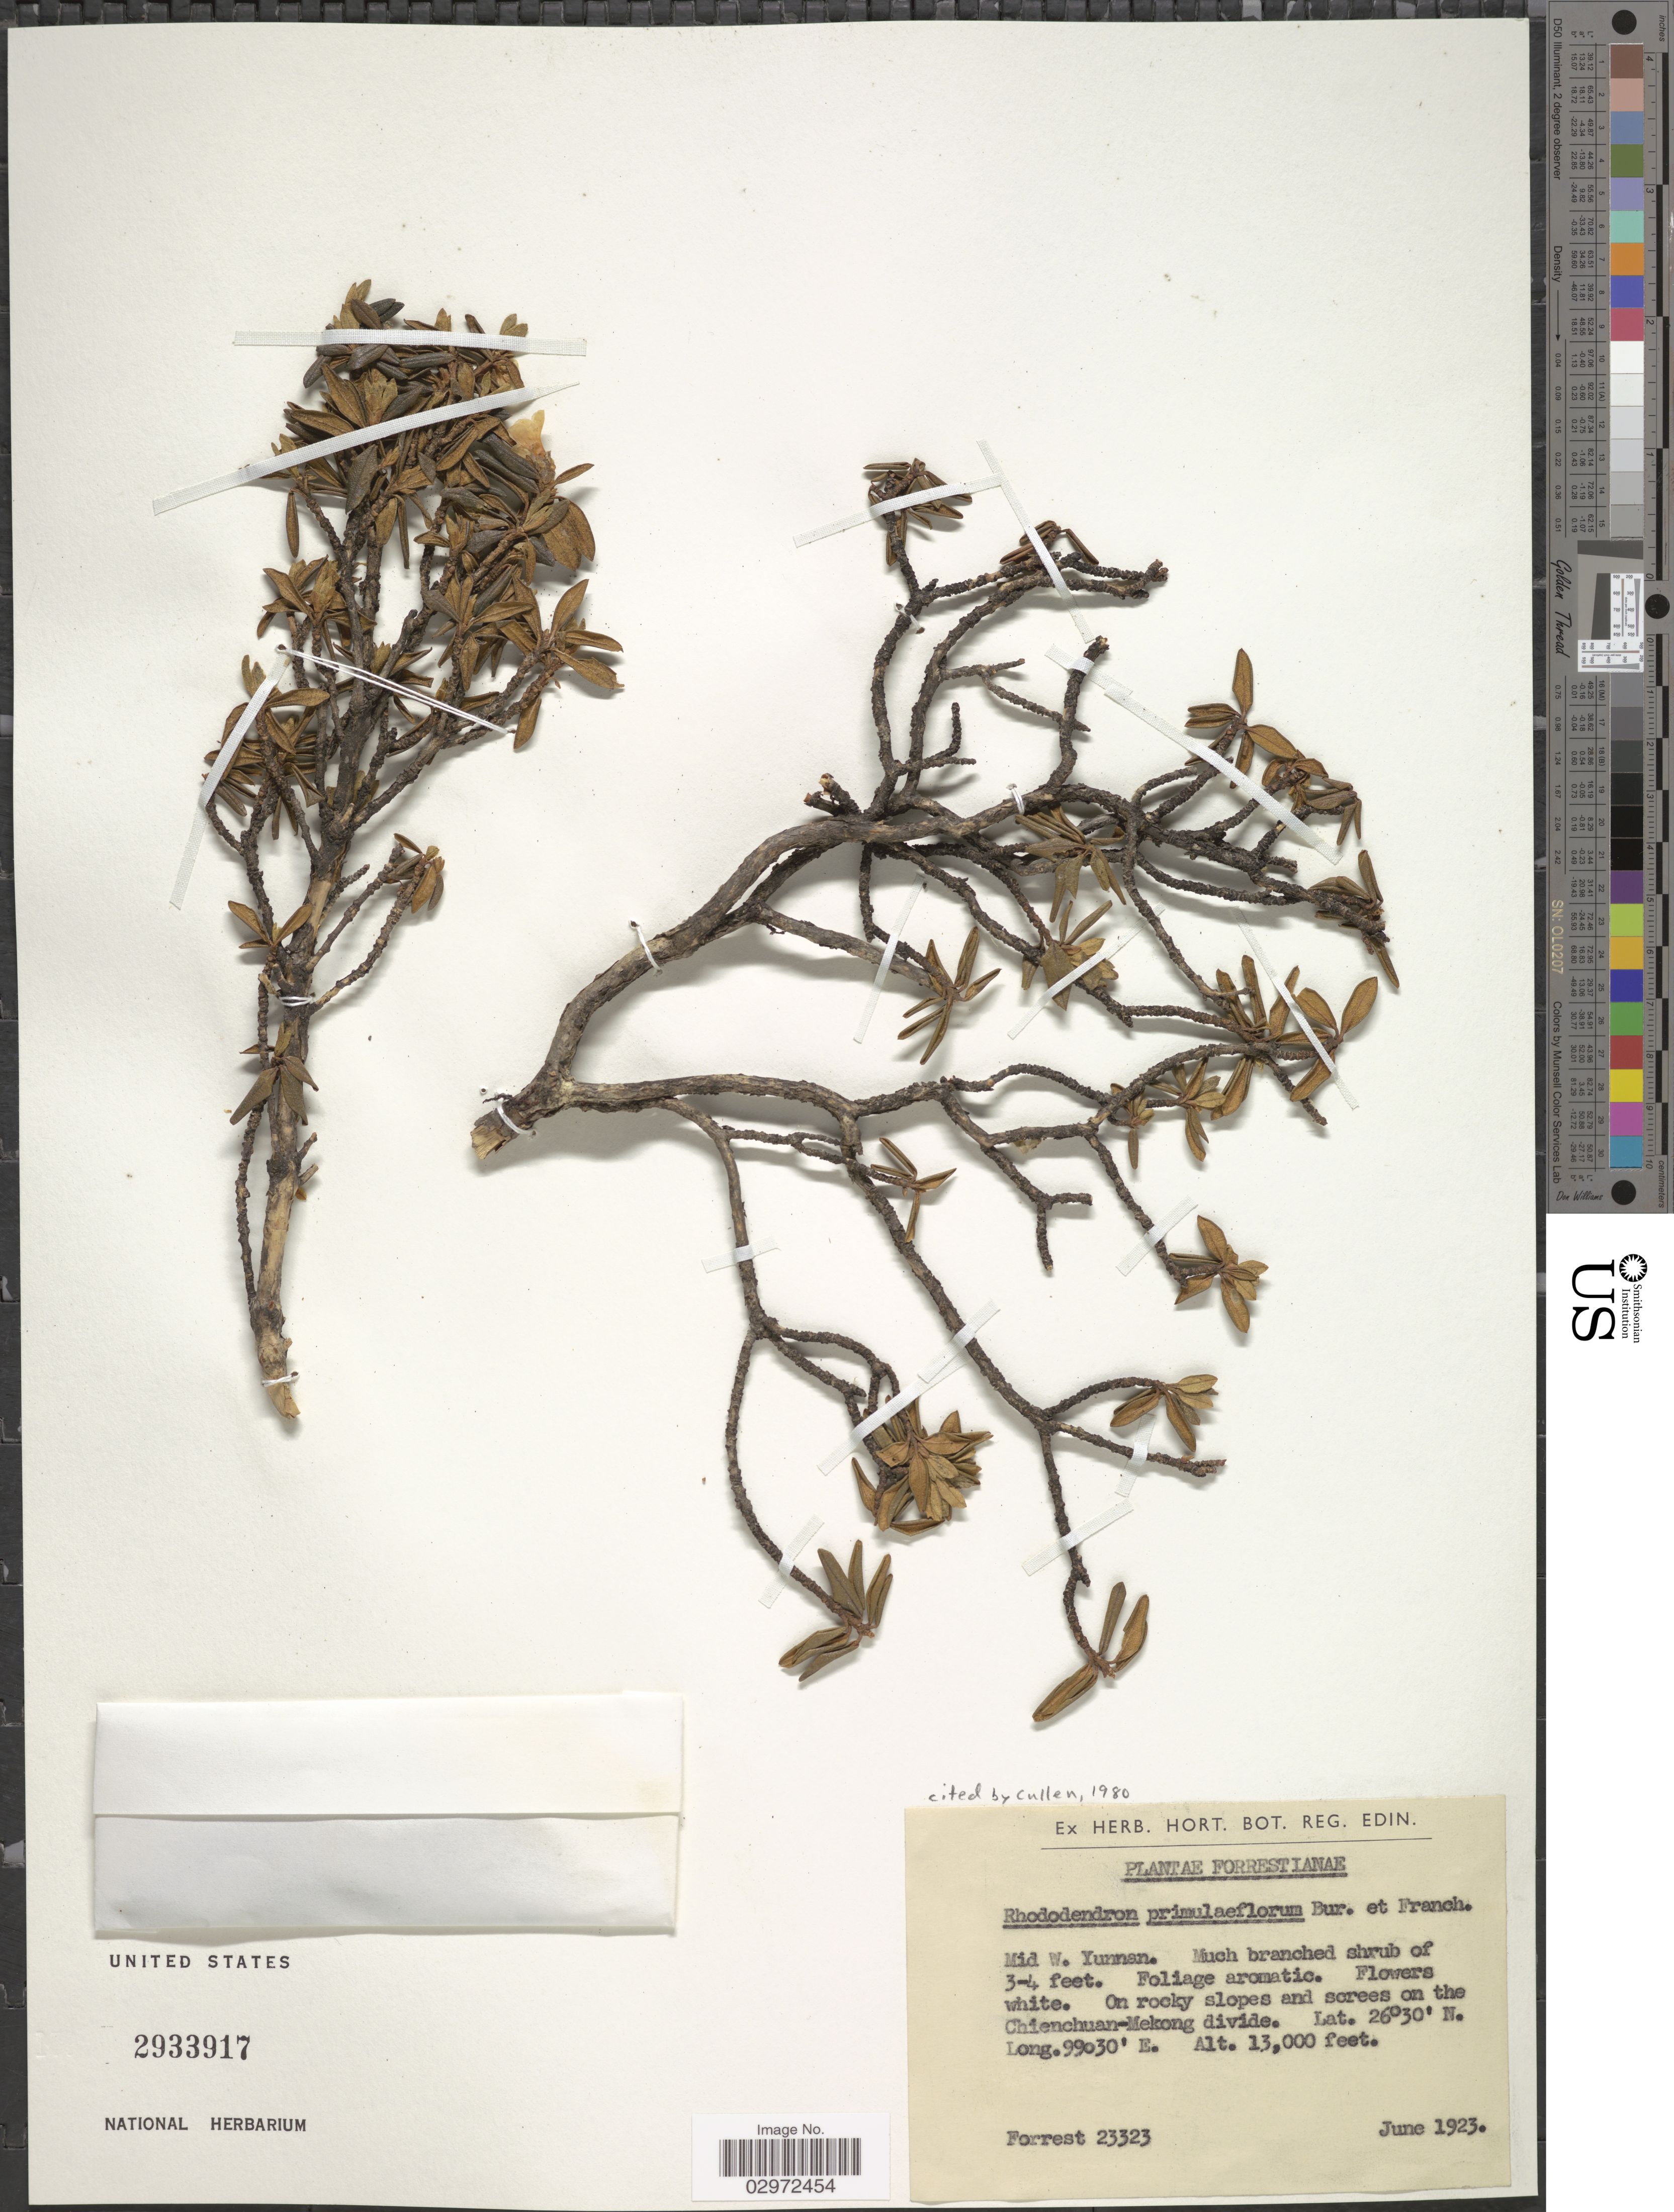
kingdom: Plantae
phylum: Tracheophyta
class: Magnoliopsida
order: Ericales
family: Ericaceae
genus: Rhododendron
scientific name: Rhododendron primuliflorum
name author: É. Bureau & Franch.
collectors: -. Forrest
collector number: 23323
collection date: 1923-06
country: China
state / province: Yunnan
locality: Mid W. Yunnan, On rocky slopes and screes on the Chienchuan-Mekong divide.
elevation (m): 3962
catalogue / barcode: US 2933917